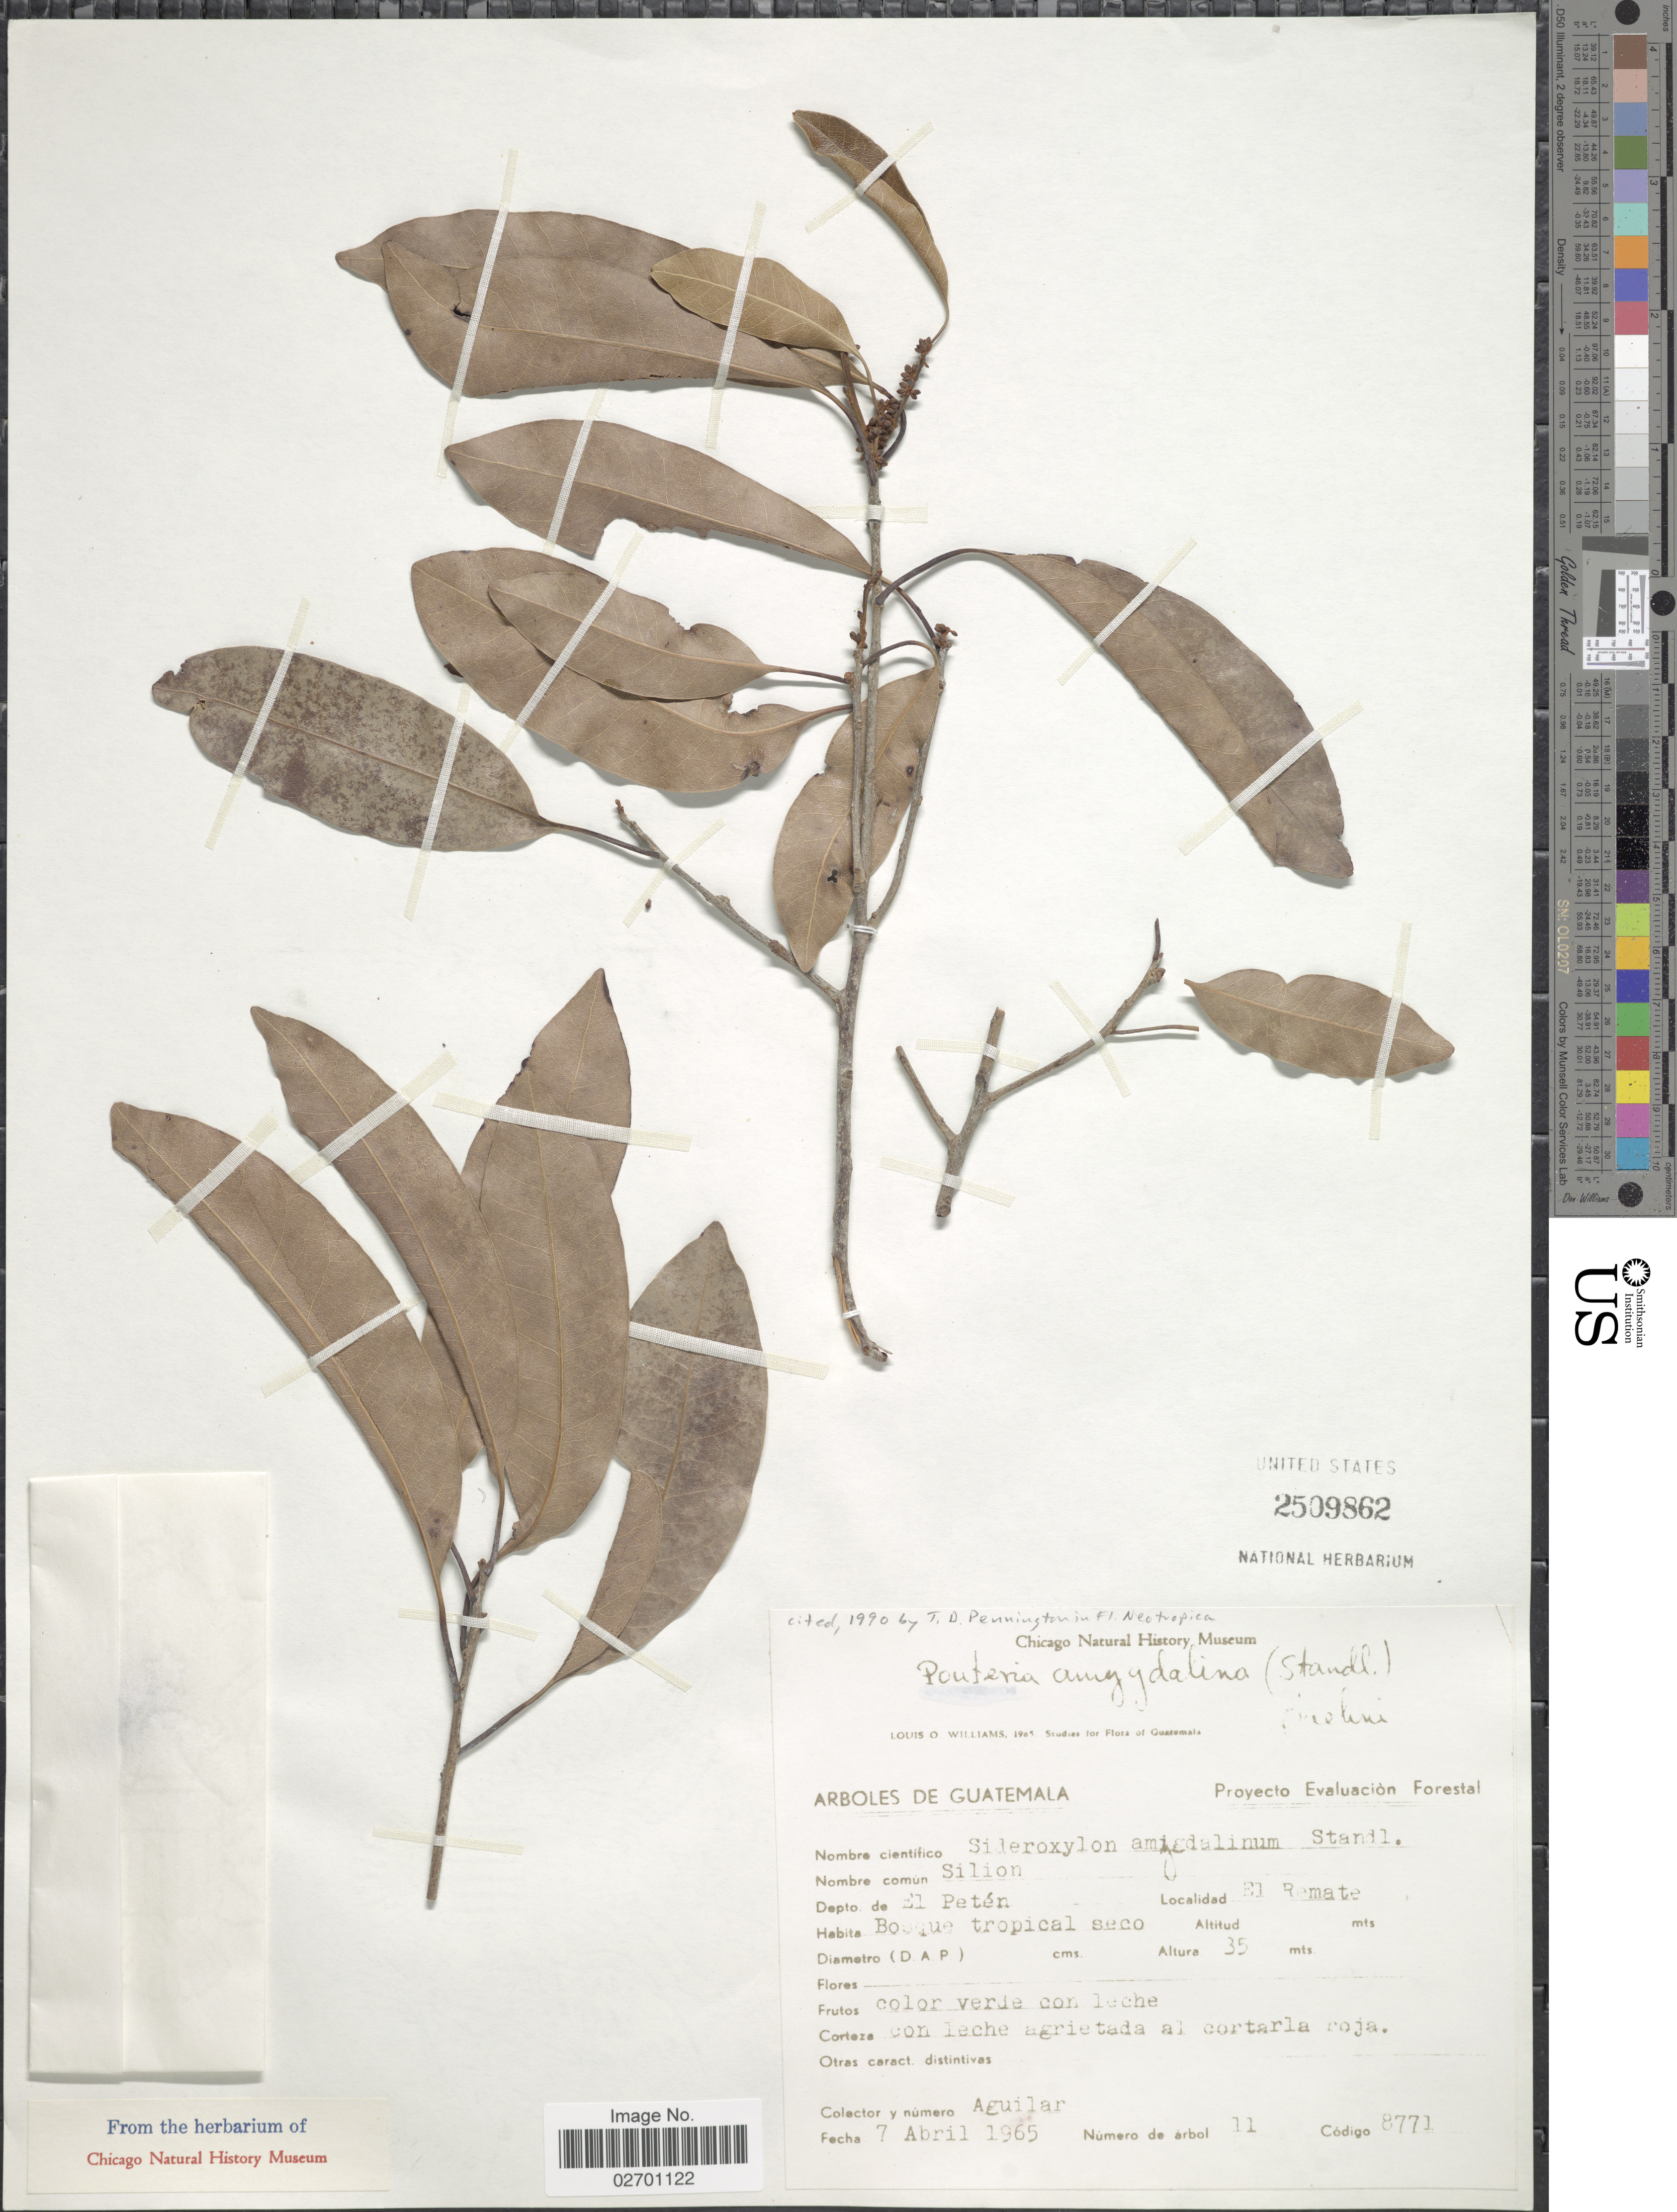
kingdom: Plantae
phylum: Tracheophyta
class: Magnoliopsida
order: Ericales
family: Sapotaceae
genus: Pouteria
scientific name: Pouteria amygdalina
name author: (Standl.) Baehni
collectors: -. Aguilar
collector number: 11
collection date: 1965-04-07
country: Guatemala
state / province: El Petén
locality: El Remate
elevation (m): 35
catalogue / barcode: US 2509862